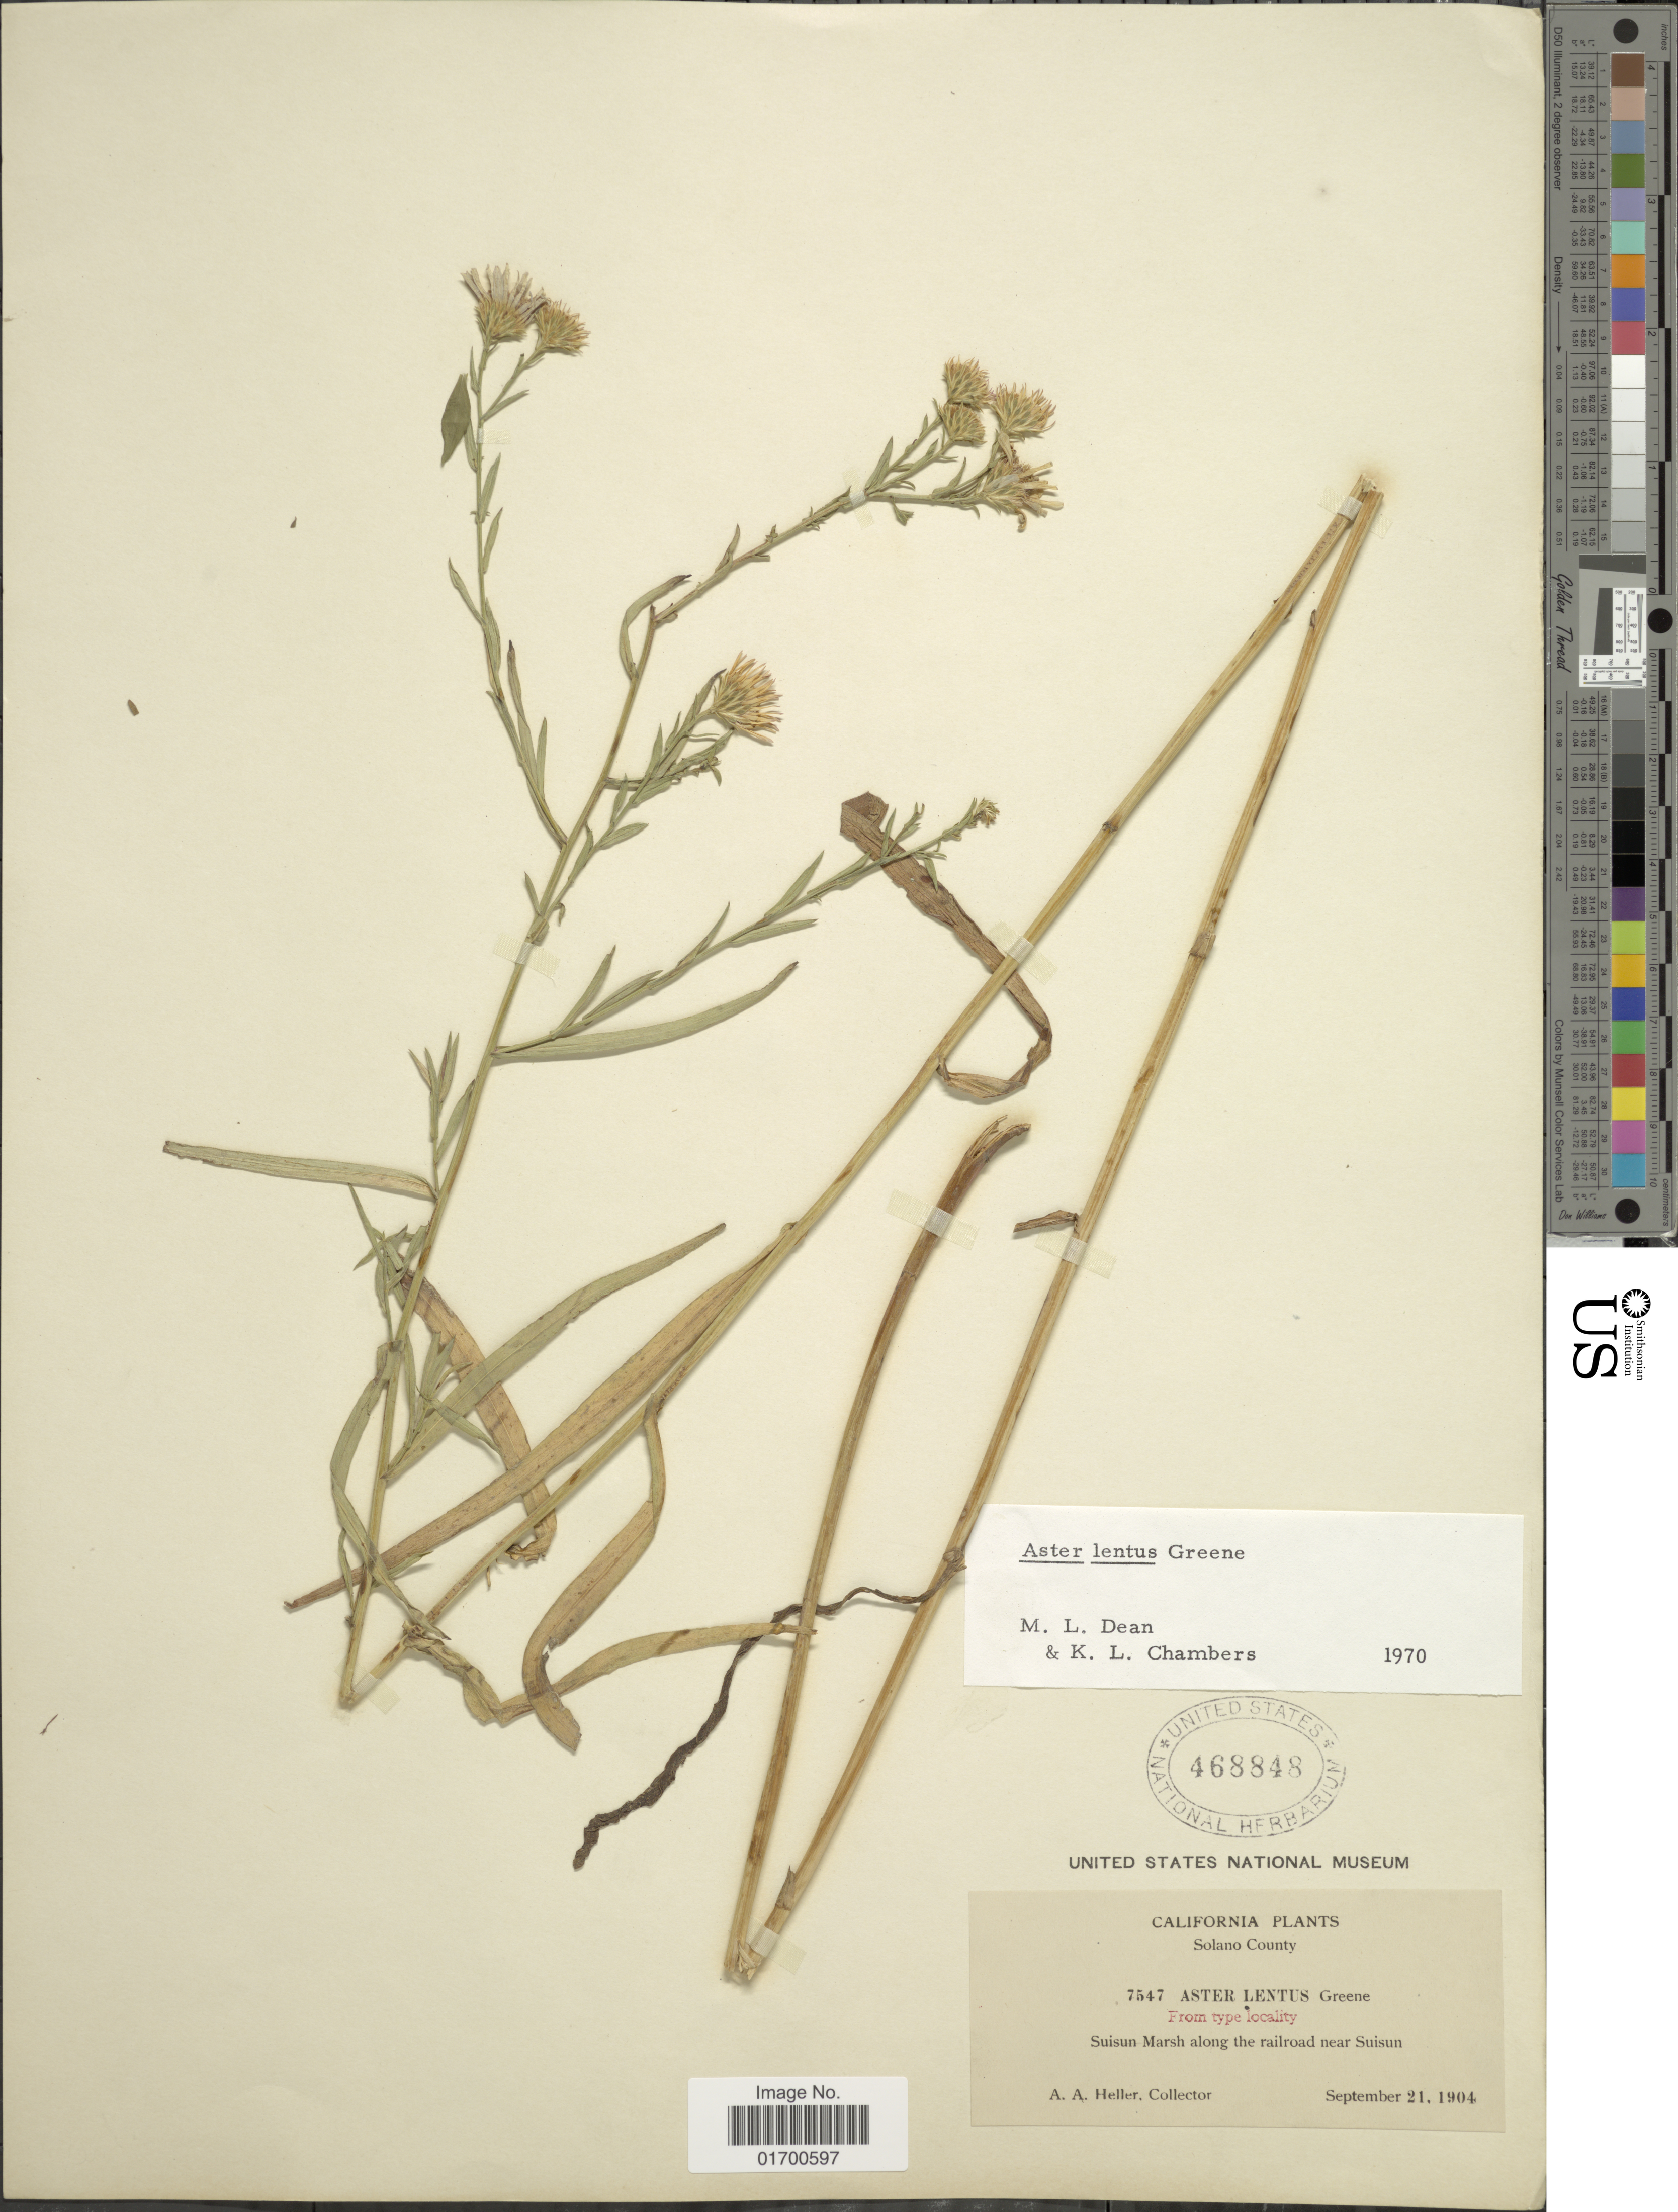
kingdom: Plantae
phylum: Tracheophyta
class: Magnoliopsida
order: Asterales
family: Asteraceae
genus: Symphyotrichum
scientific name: Symphyotrichum lentum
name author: (Greene) G.L. Nesom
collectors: A. A. Heller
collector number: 7547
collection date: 1904-09-21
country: United States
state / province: California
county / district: Solano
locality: Solano County, Suisun Marsh along the railroad near Suisun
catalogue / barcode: US 468848